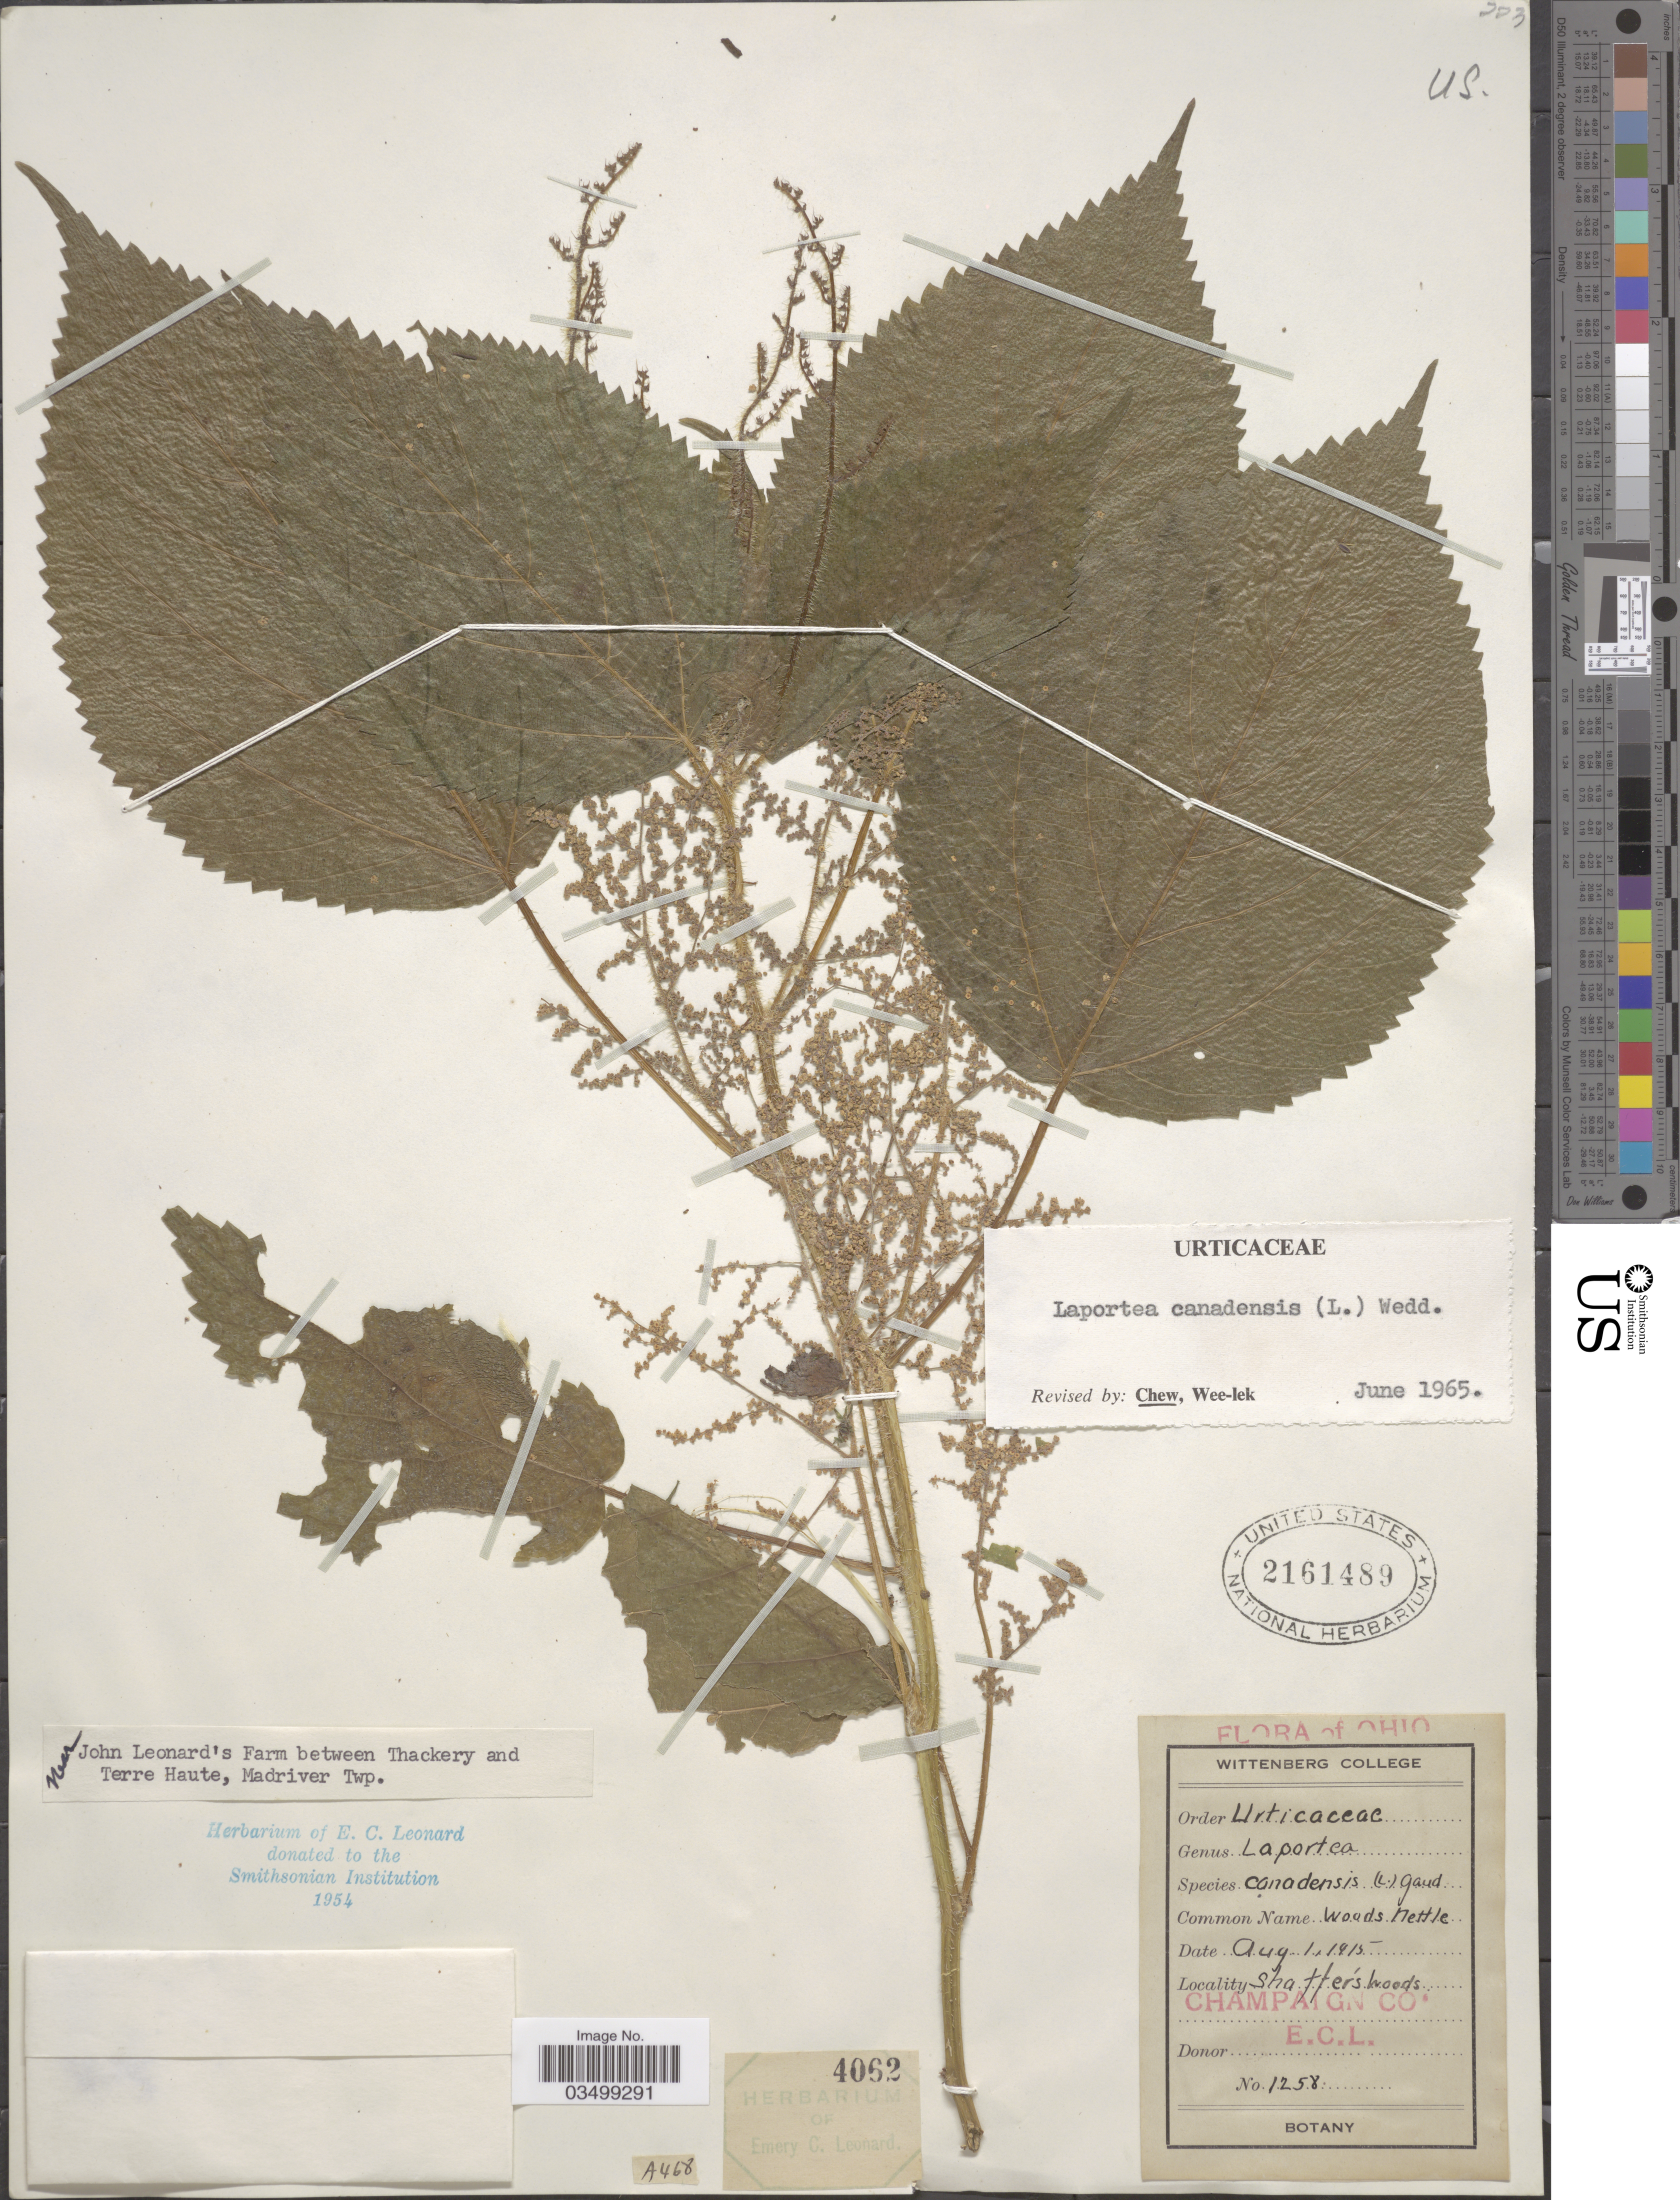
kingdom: Plantae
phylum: Tracheophyta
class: Magnoliopsida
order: Rosales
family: Urticaceae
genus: Laportea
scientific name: Laportea canadensis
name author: (L.) Wedd.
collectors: E. C. Leonard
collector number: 1258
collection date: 1915-08-01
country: United States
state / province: Ohio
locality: Shaffer's woods. Champaign Co.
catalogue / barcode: US 2161489